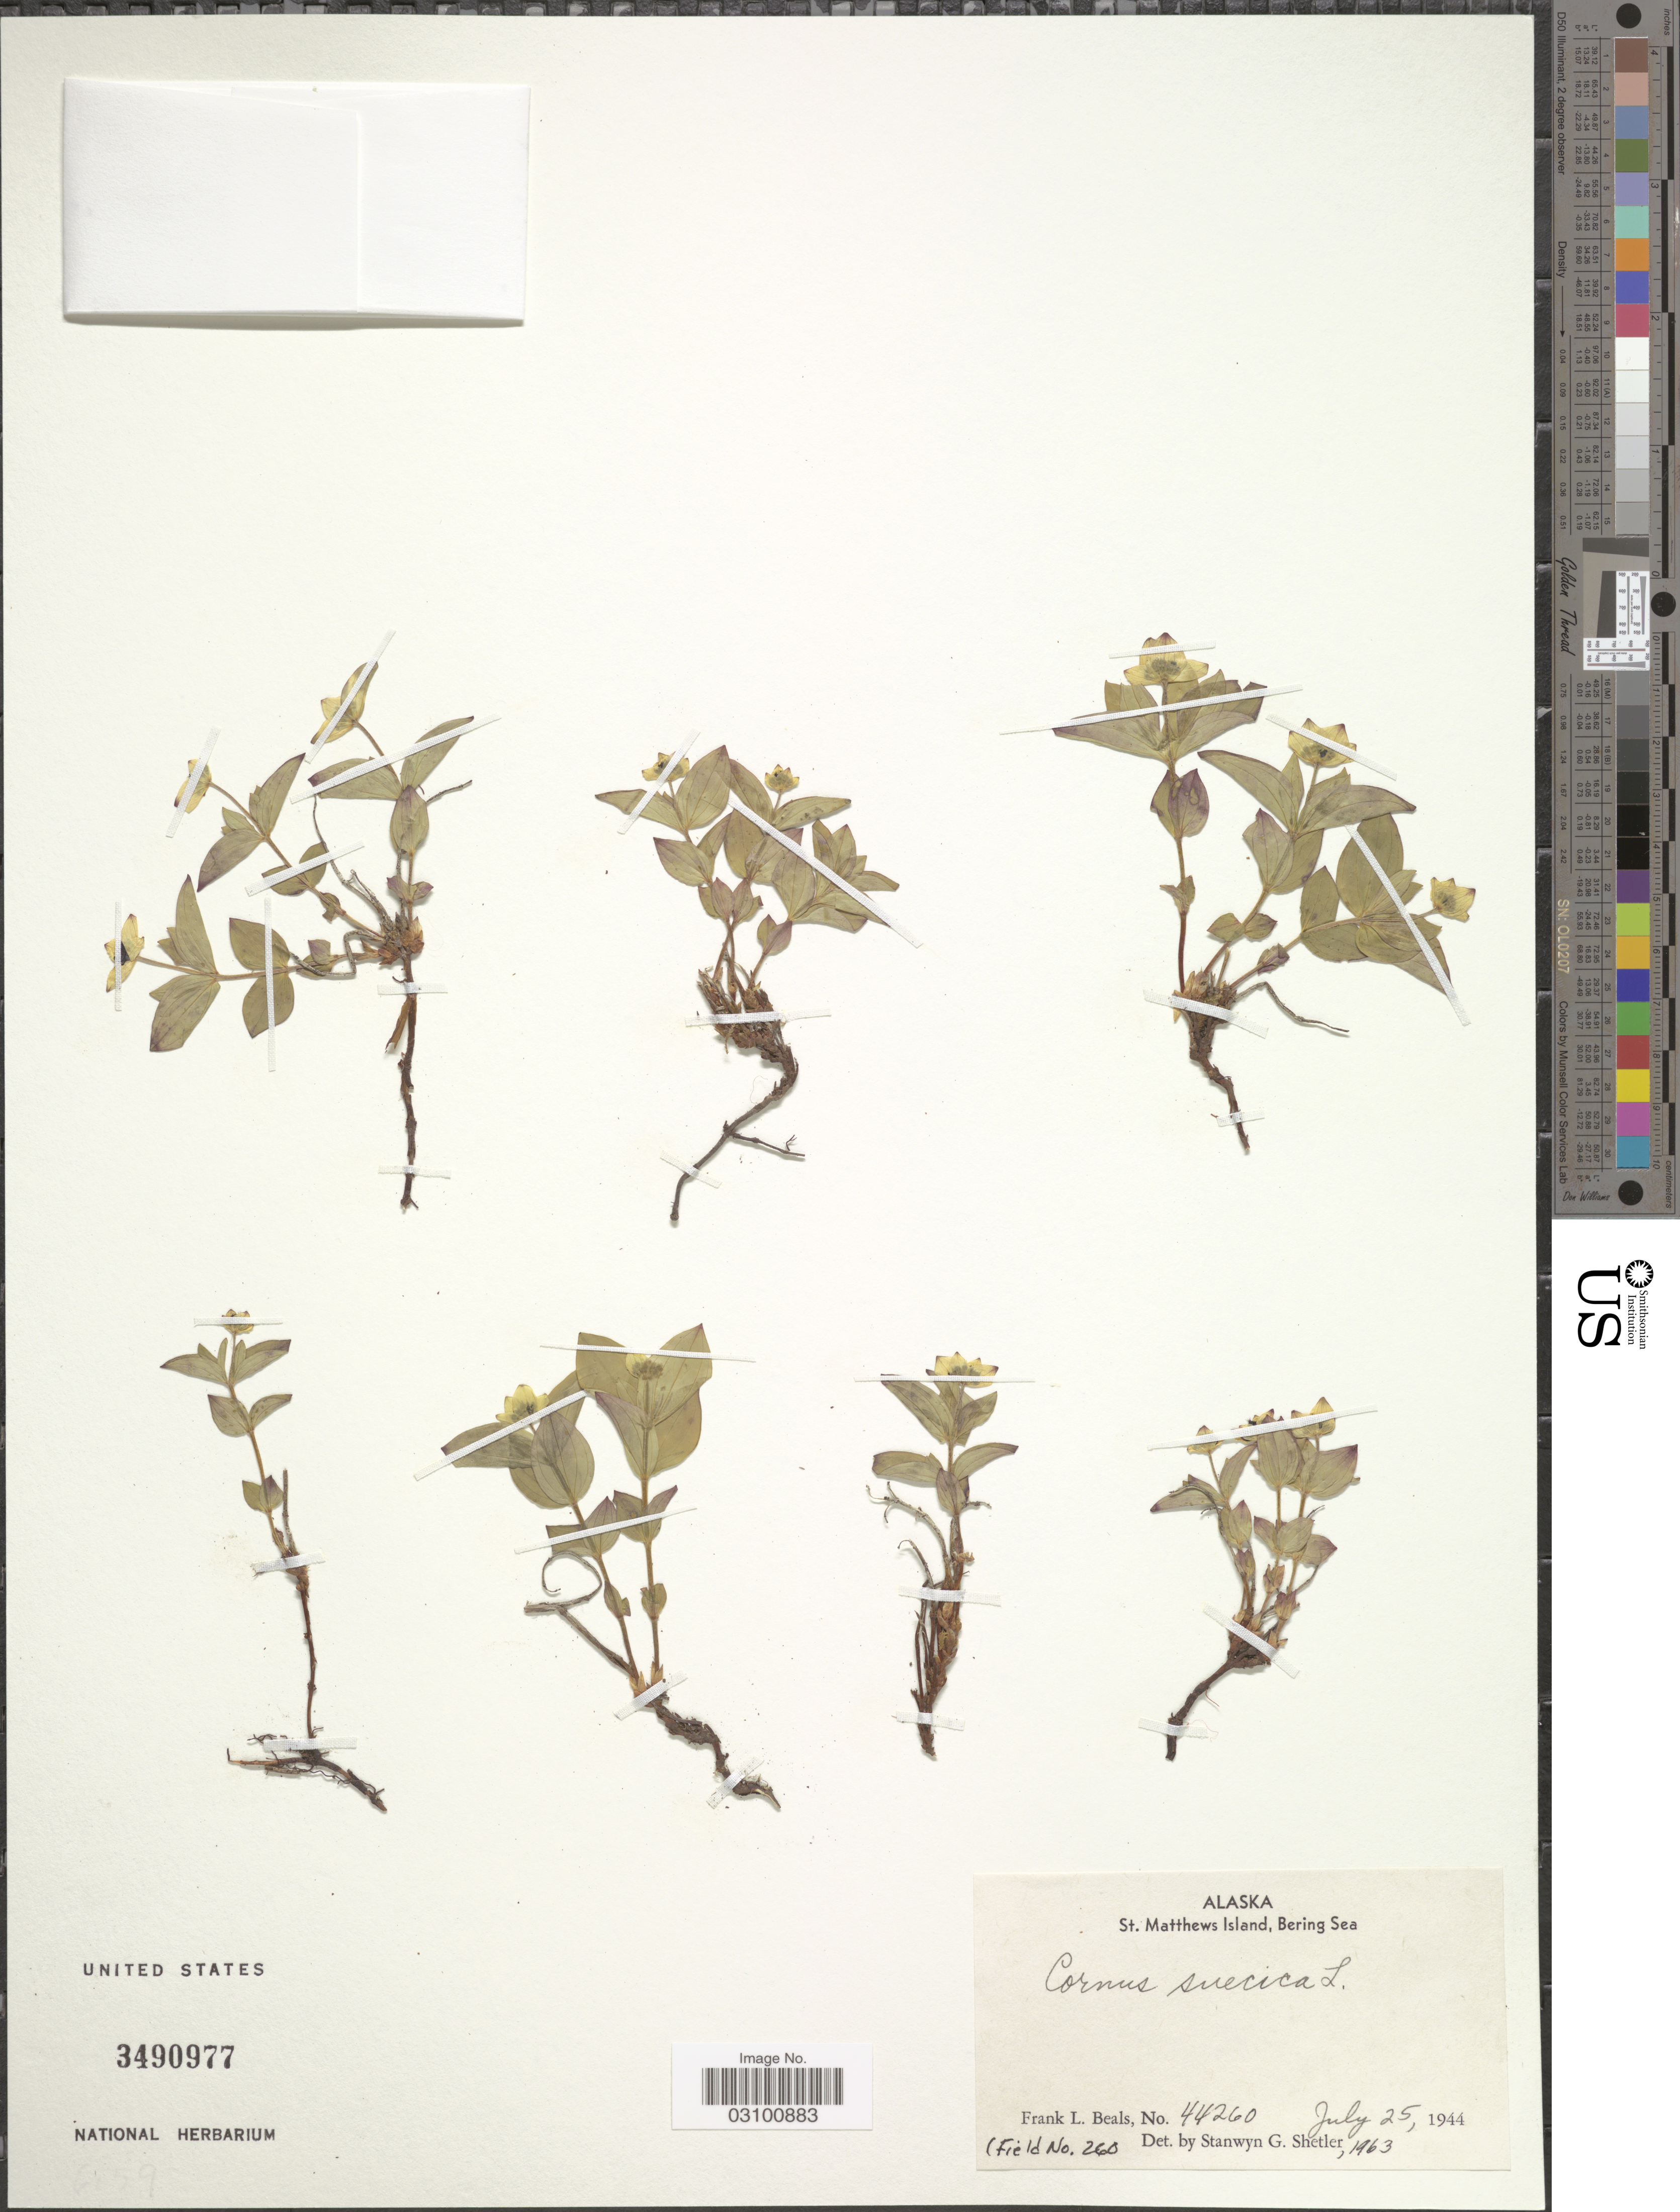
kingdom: Plantae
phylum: Tracheophyta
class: Magnoliopsida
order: Cornales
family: Cornaceae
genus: Cornus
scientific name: Cornus suecica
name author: L.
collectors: F. Beals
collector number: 44260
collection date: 1944-07-25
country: United States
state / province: Alaska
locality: St. Matthews Island, Bering Sea.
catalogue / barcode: US 3490977